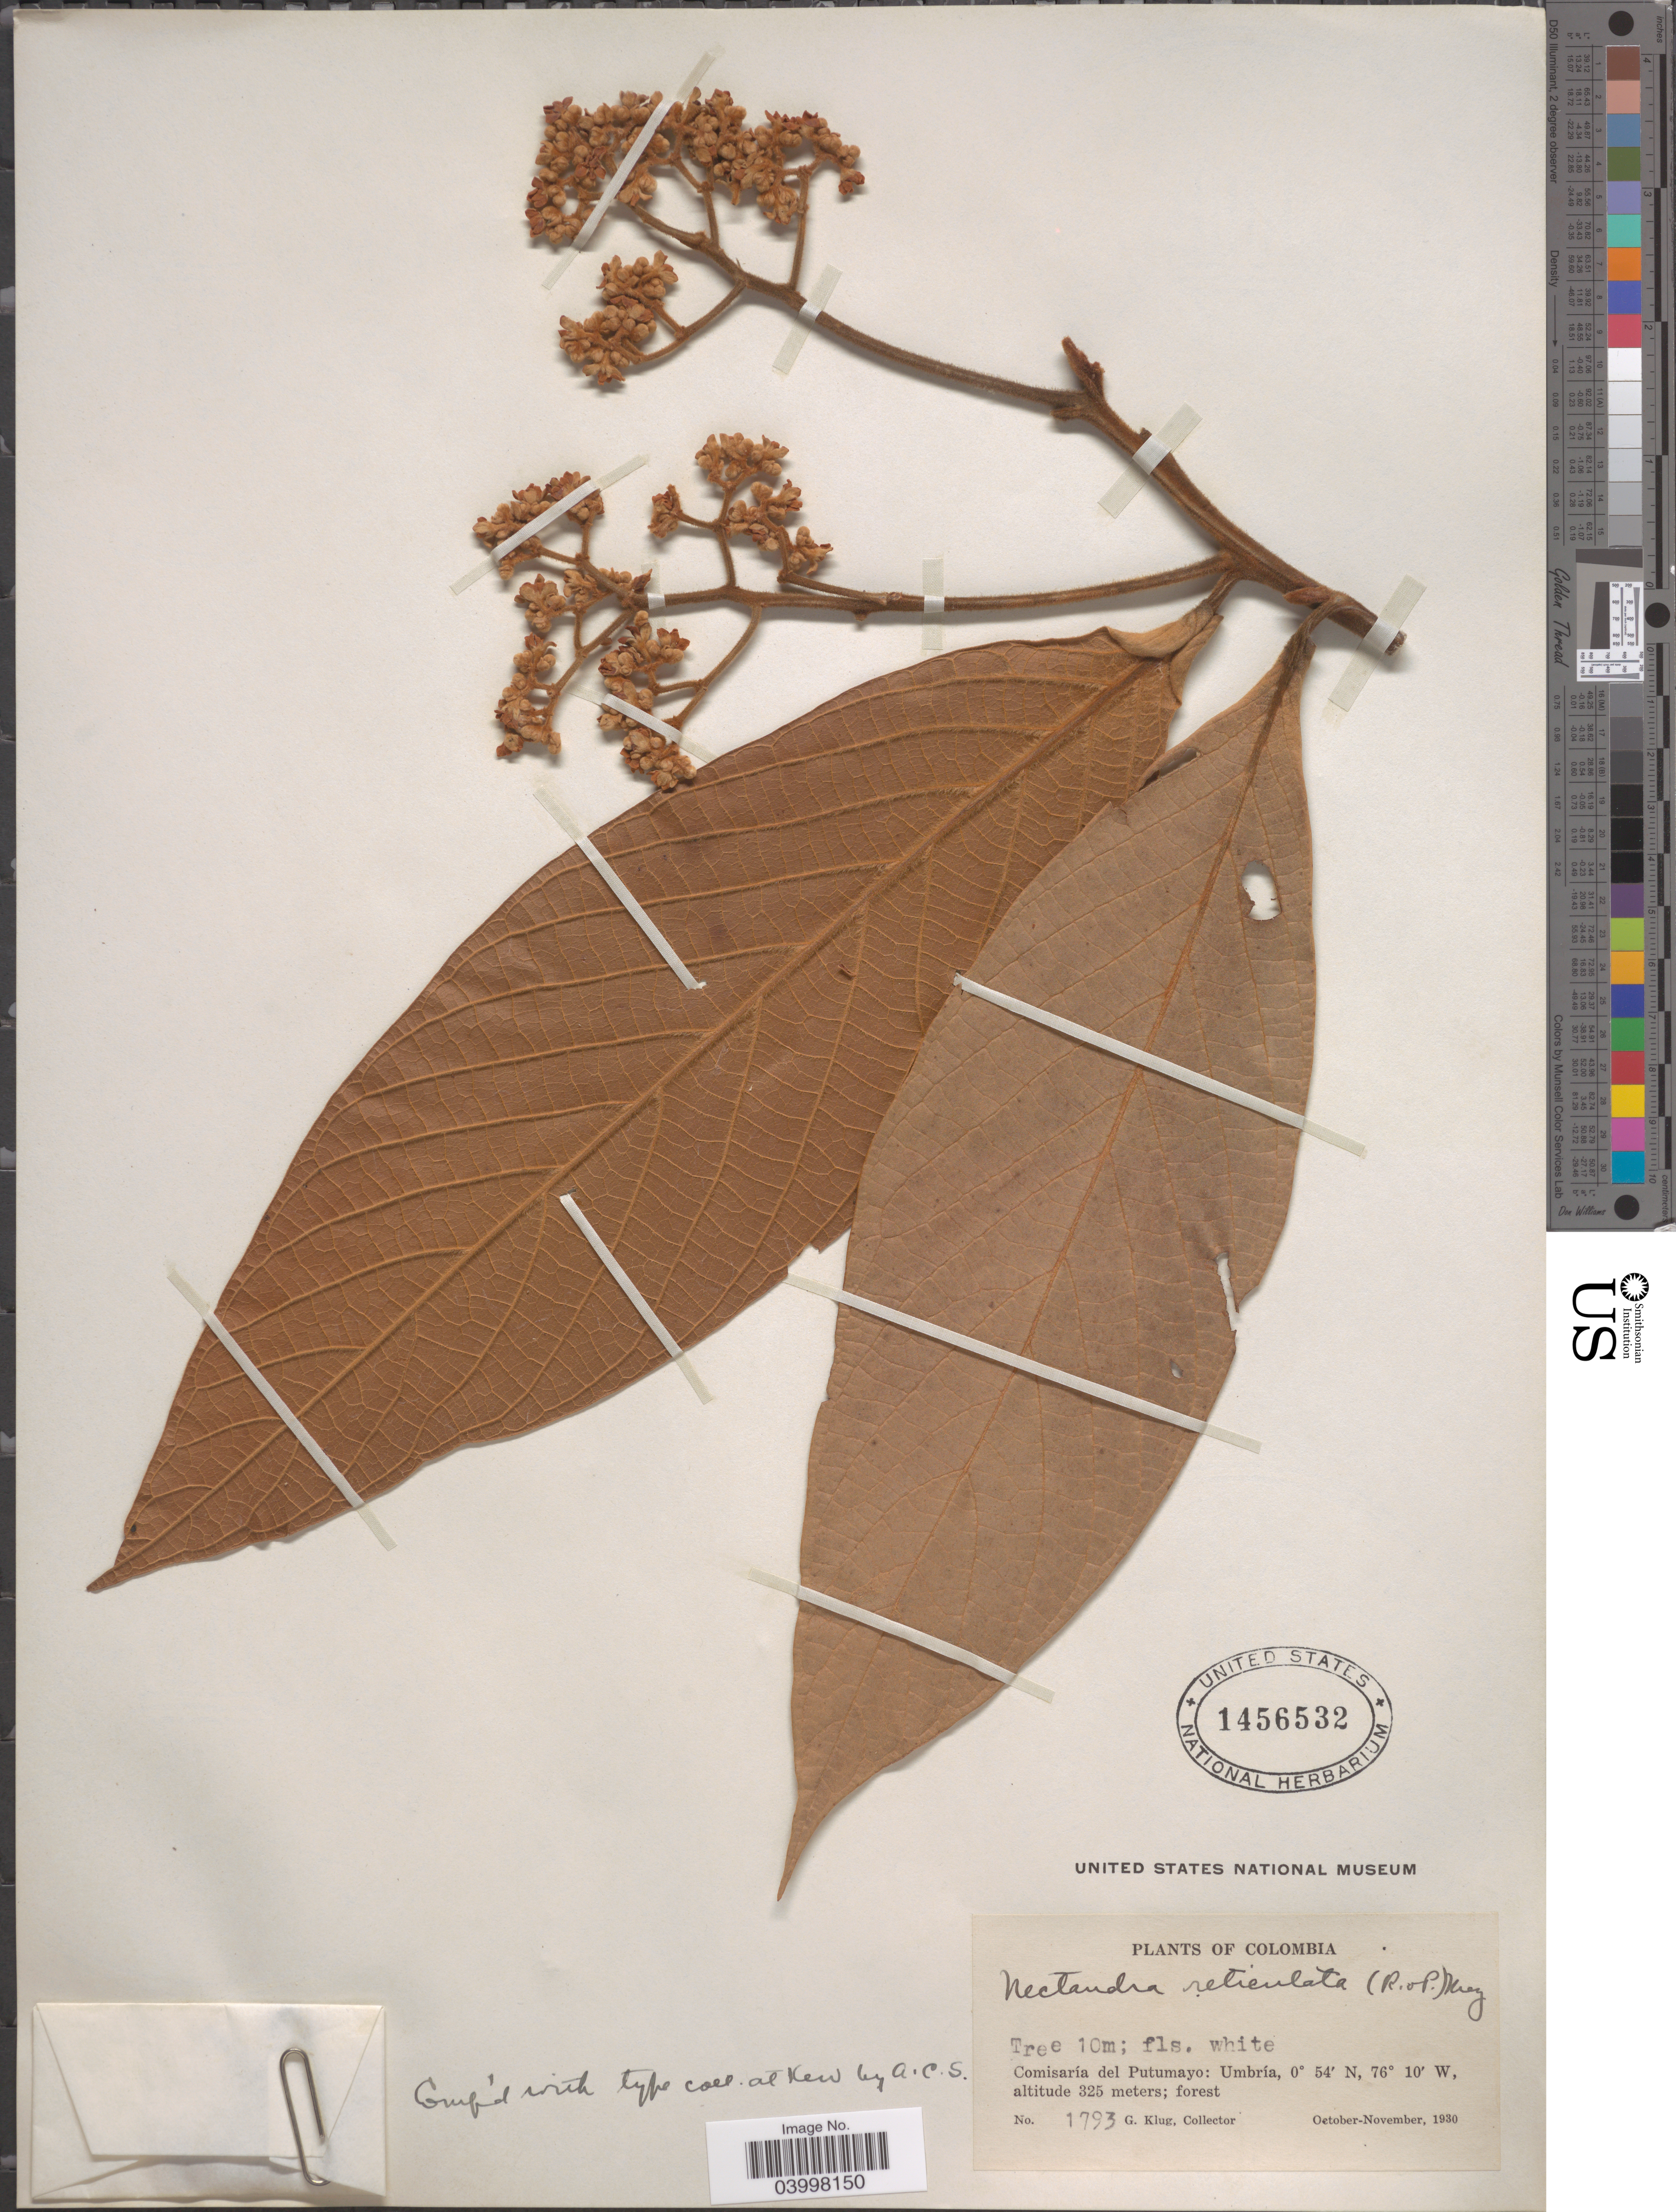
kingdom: Plantae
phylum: Tracheophyta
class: Magnoliopsida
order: Laurales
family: Lauraceae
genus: Nectandra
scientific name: Nectandra reticulata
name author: (Ruiz & Pav.) Mez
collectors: G. Klug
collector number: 1793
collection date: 1930-10/1930-11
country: Colombia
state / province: Putumayo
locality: Comisaría del Putumayo: Umbría.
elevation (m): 325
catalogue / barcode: US 1456532